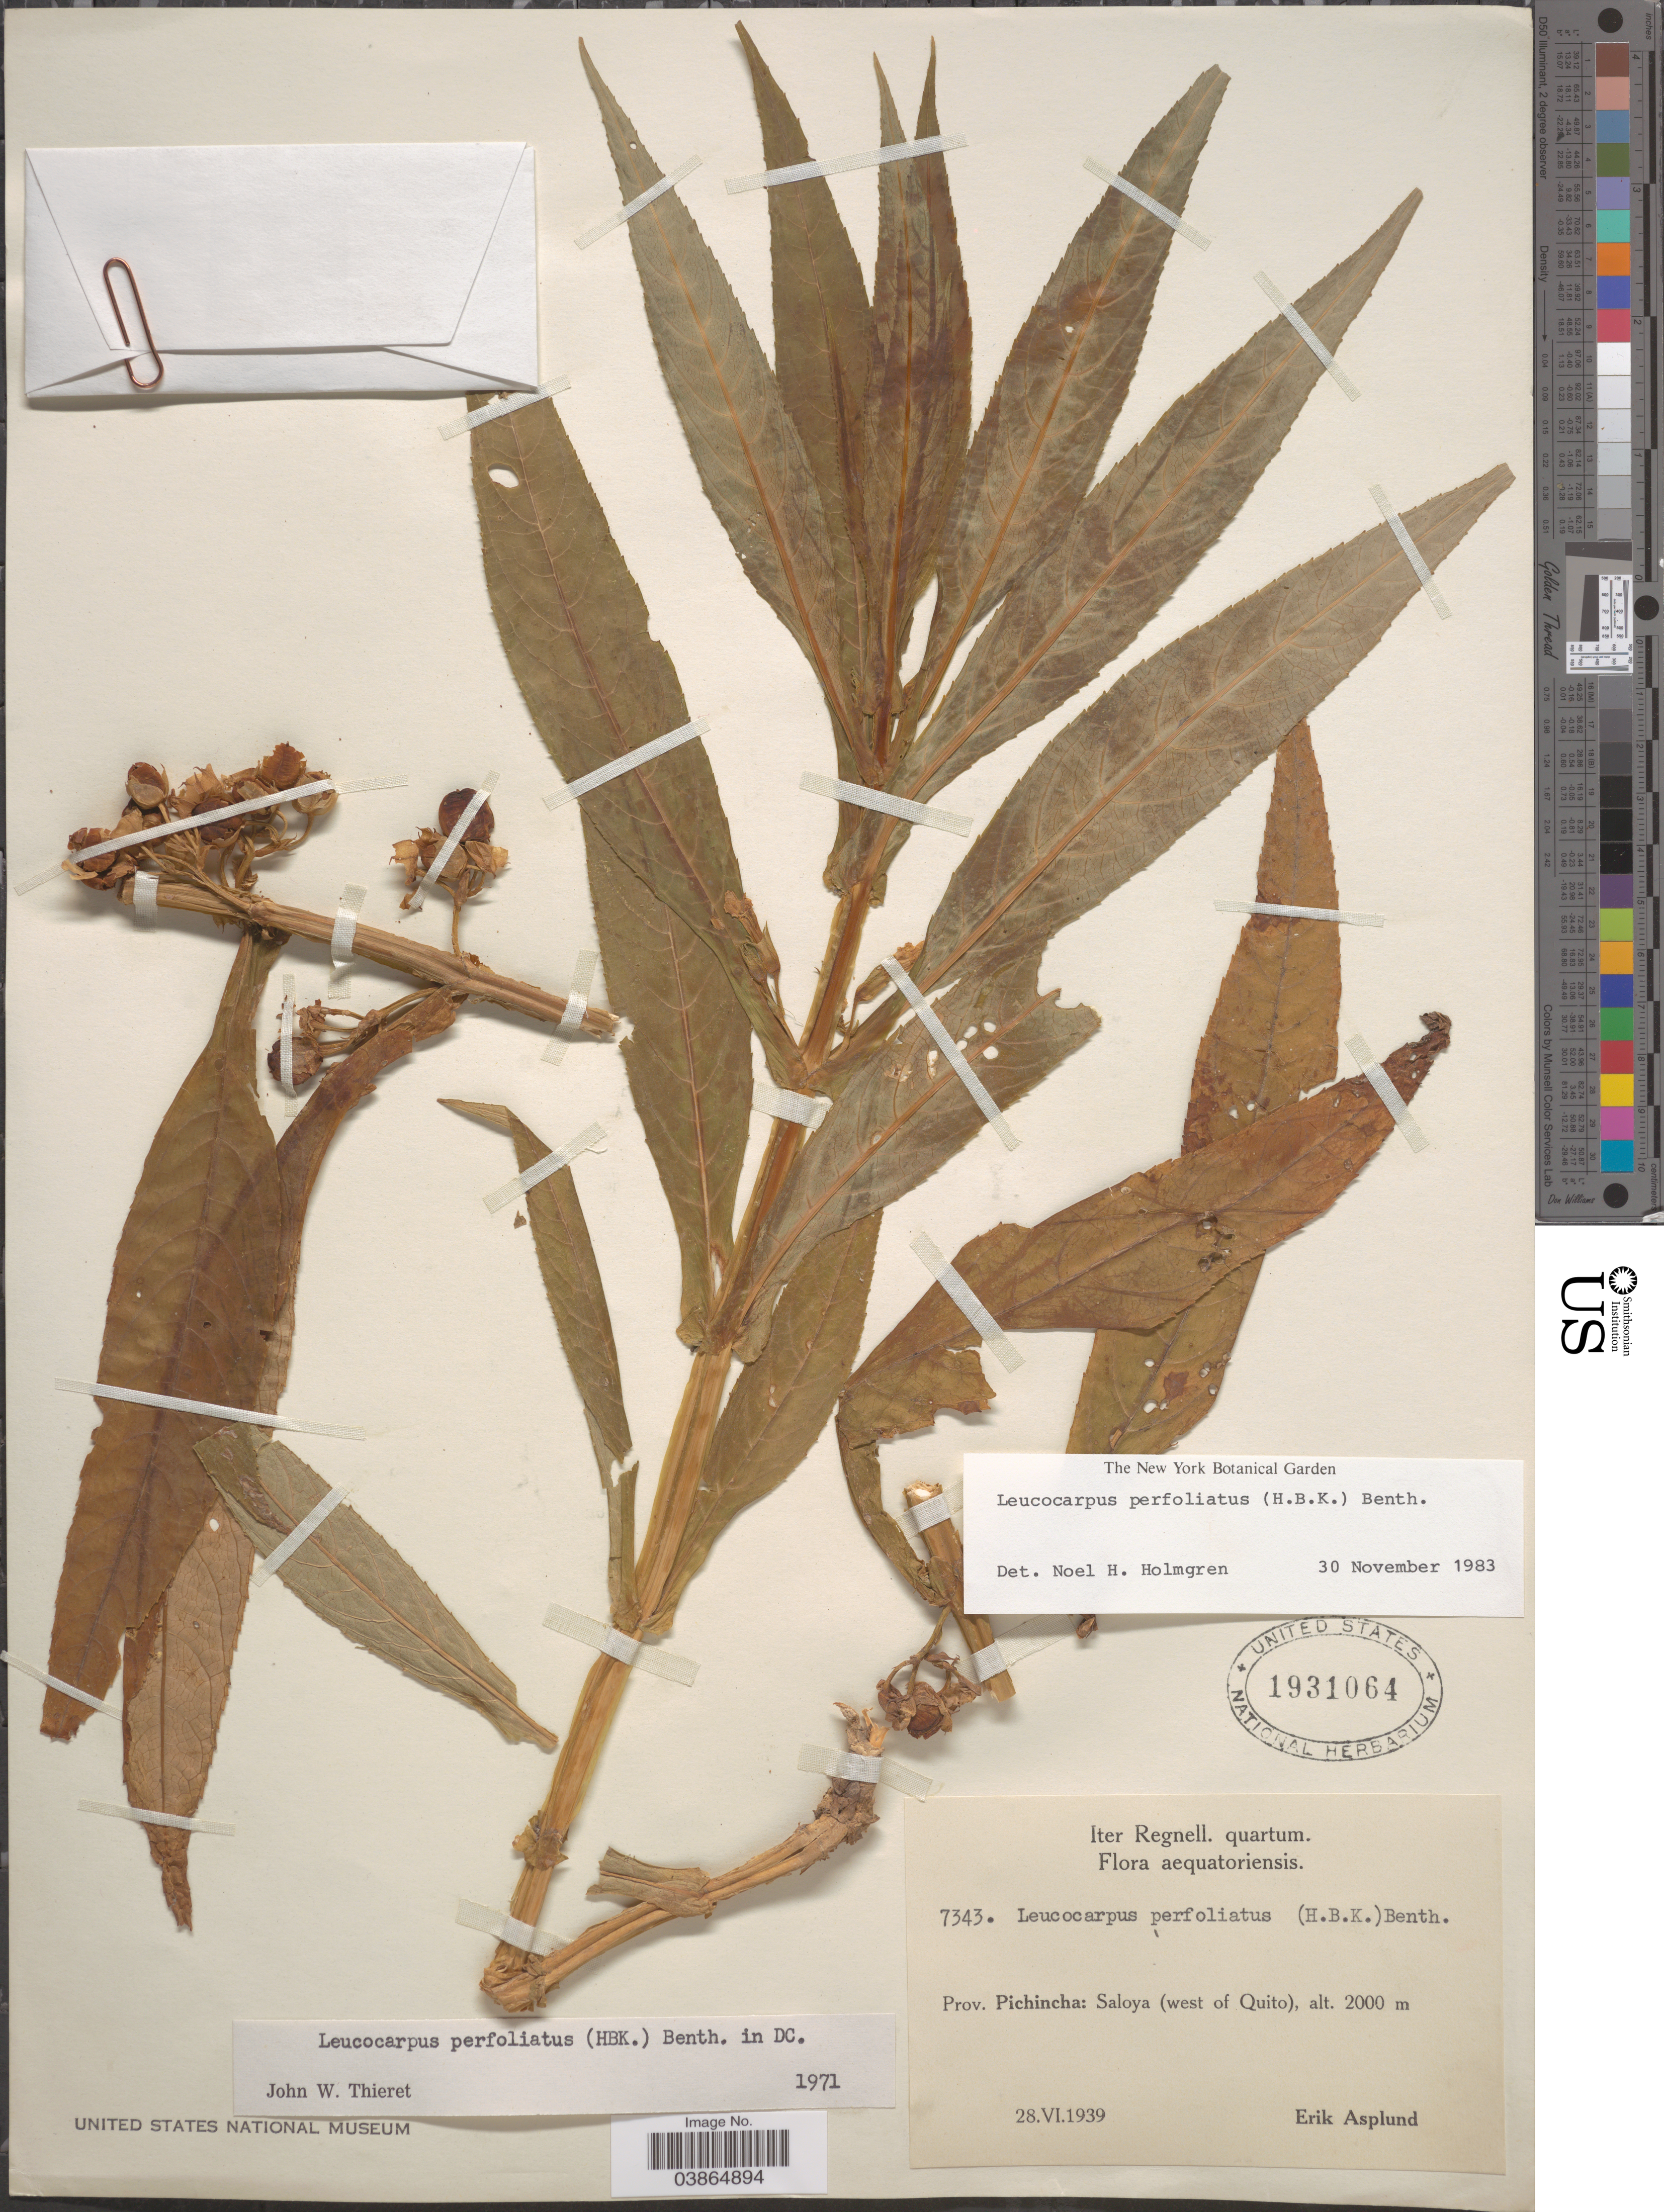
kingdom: Plantae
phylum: Tracheophyta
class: Magnoliopsida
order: Lamiales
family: Phrymaceae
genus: Leucocarpus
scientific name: Leucocarpus perfoliatus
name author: (Kunth) Benth.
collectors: E. Asplund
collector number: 7343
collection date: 1939-06-28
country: Ecuador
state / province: Pichincha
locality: Saloya (west of Quito).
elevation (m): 2000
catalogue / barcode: US 1931064